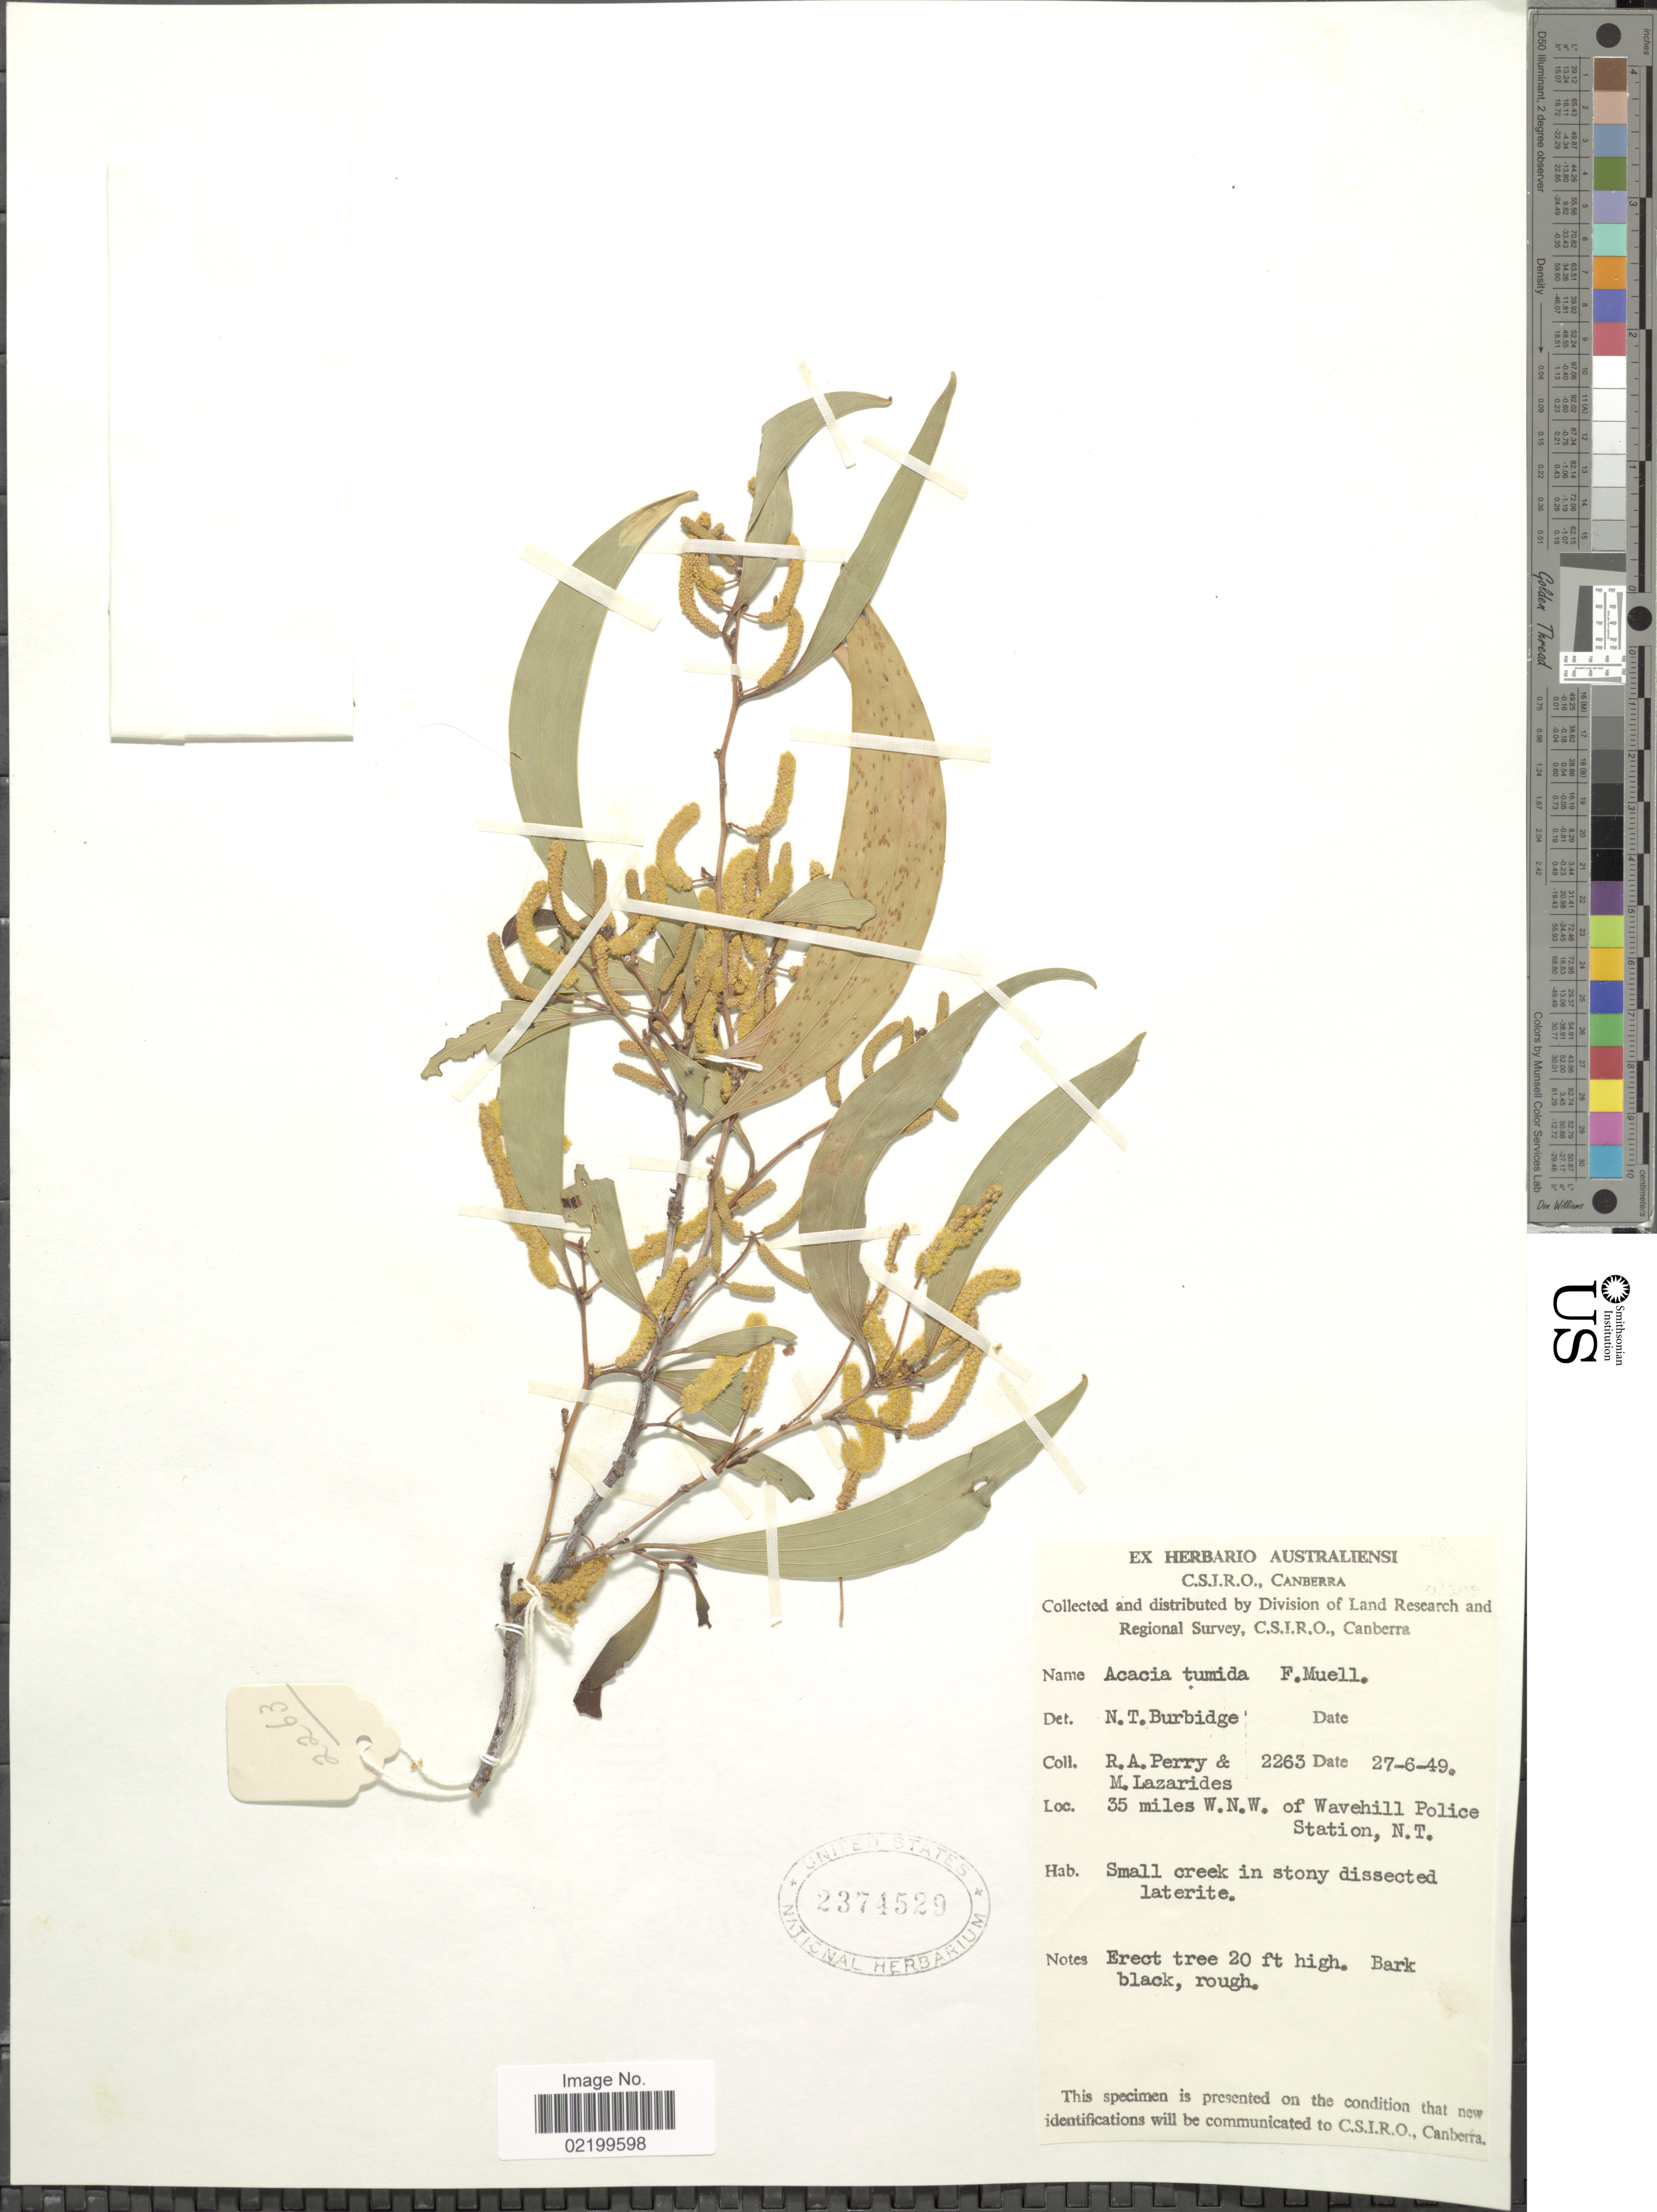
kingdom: Plantae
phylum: Tracheophyta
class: Magnoliopsida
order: Fabales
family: Fabaceae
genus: Acacia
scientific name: Acacia tumida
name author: Benth.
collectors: Perry, R. A. & M. Lazarides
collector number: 2263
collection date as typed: Transcribed d/m/y: 27/6/49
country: Australia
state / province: Northern Territory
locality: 35 miles W.N.W. of Wavehill Police Station, N.T.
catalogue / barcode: US 2374529